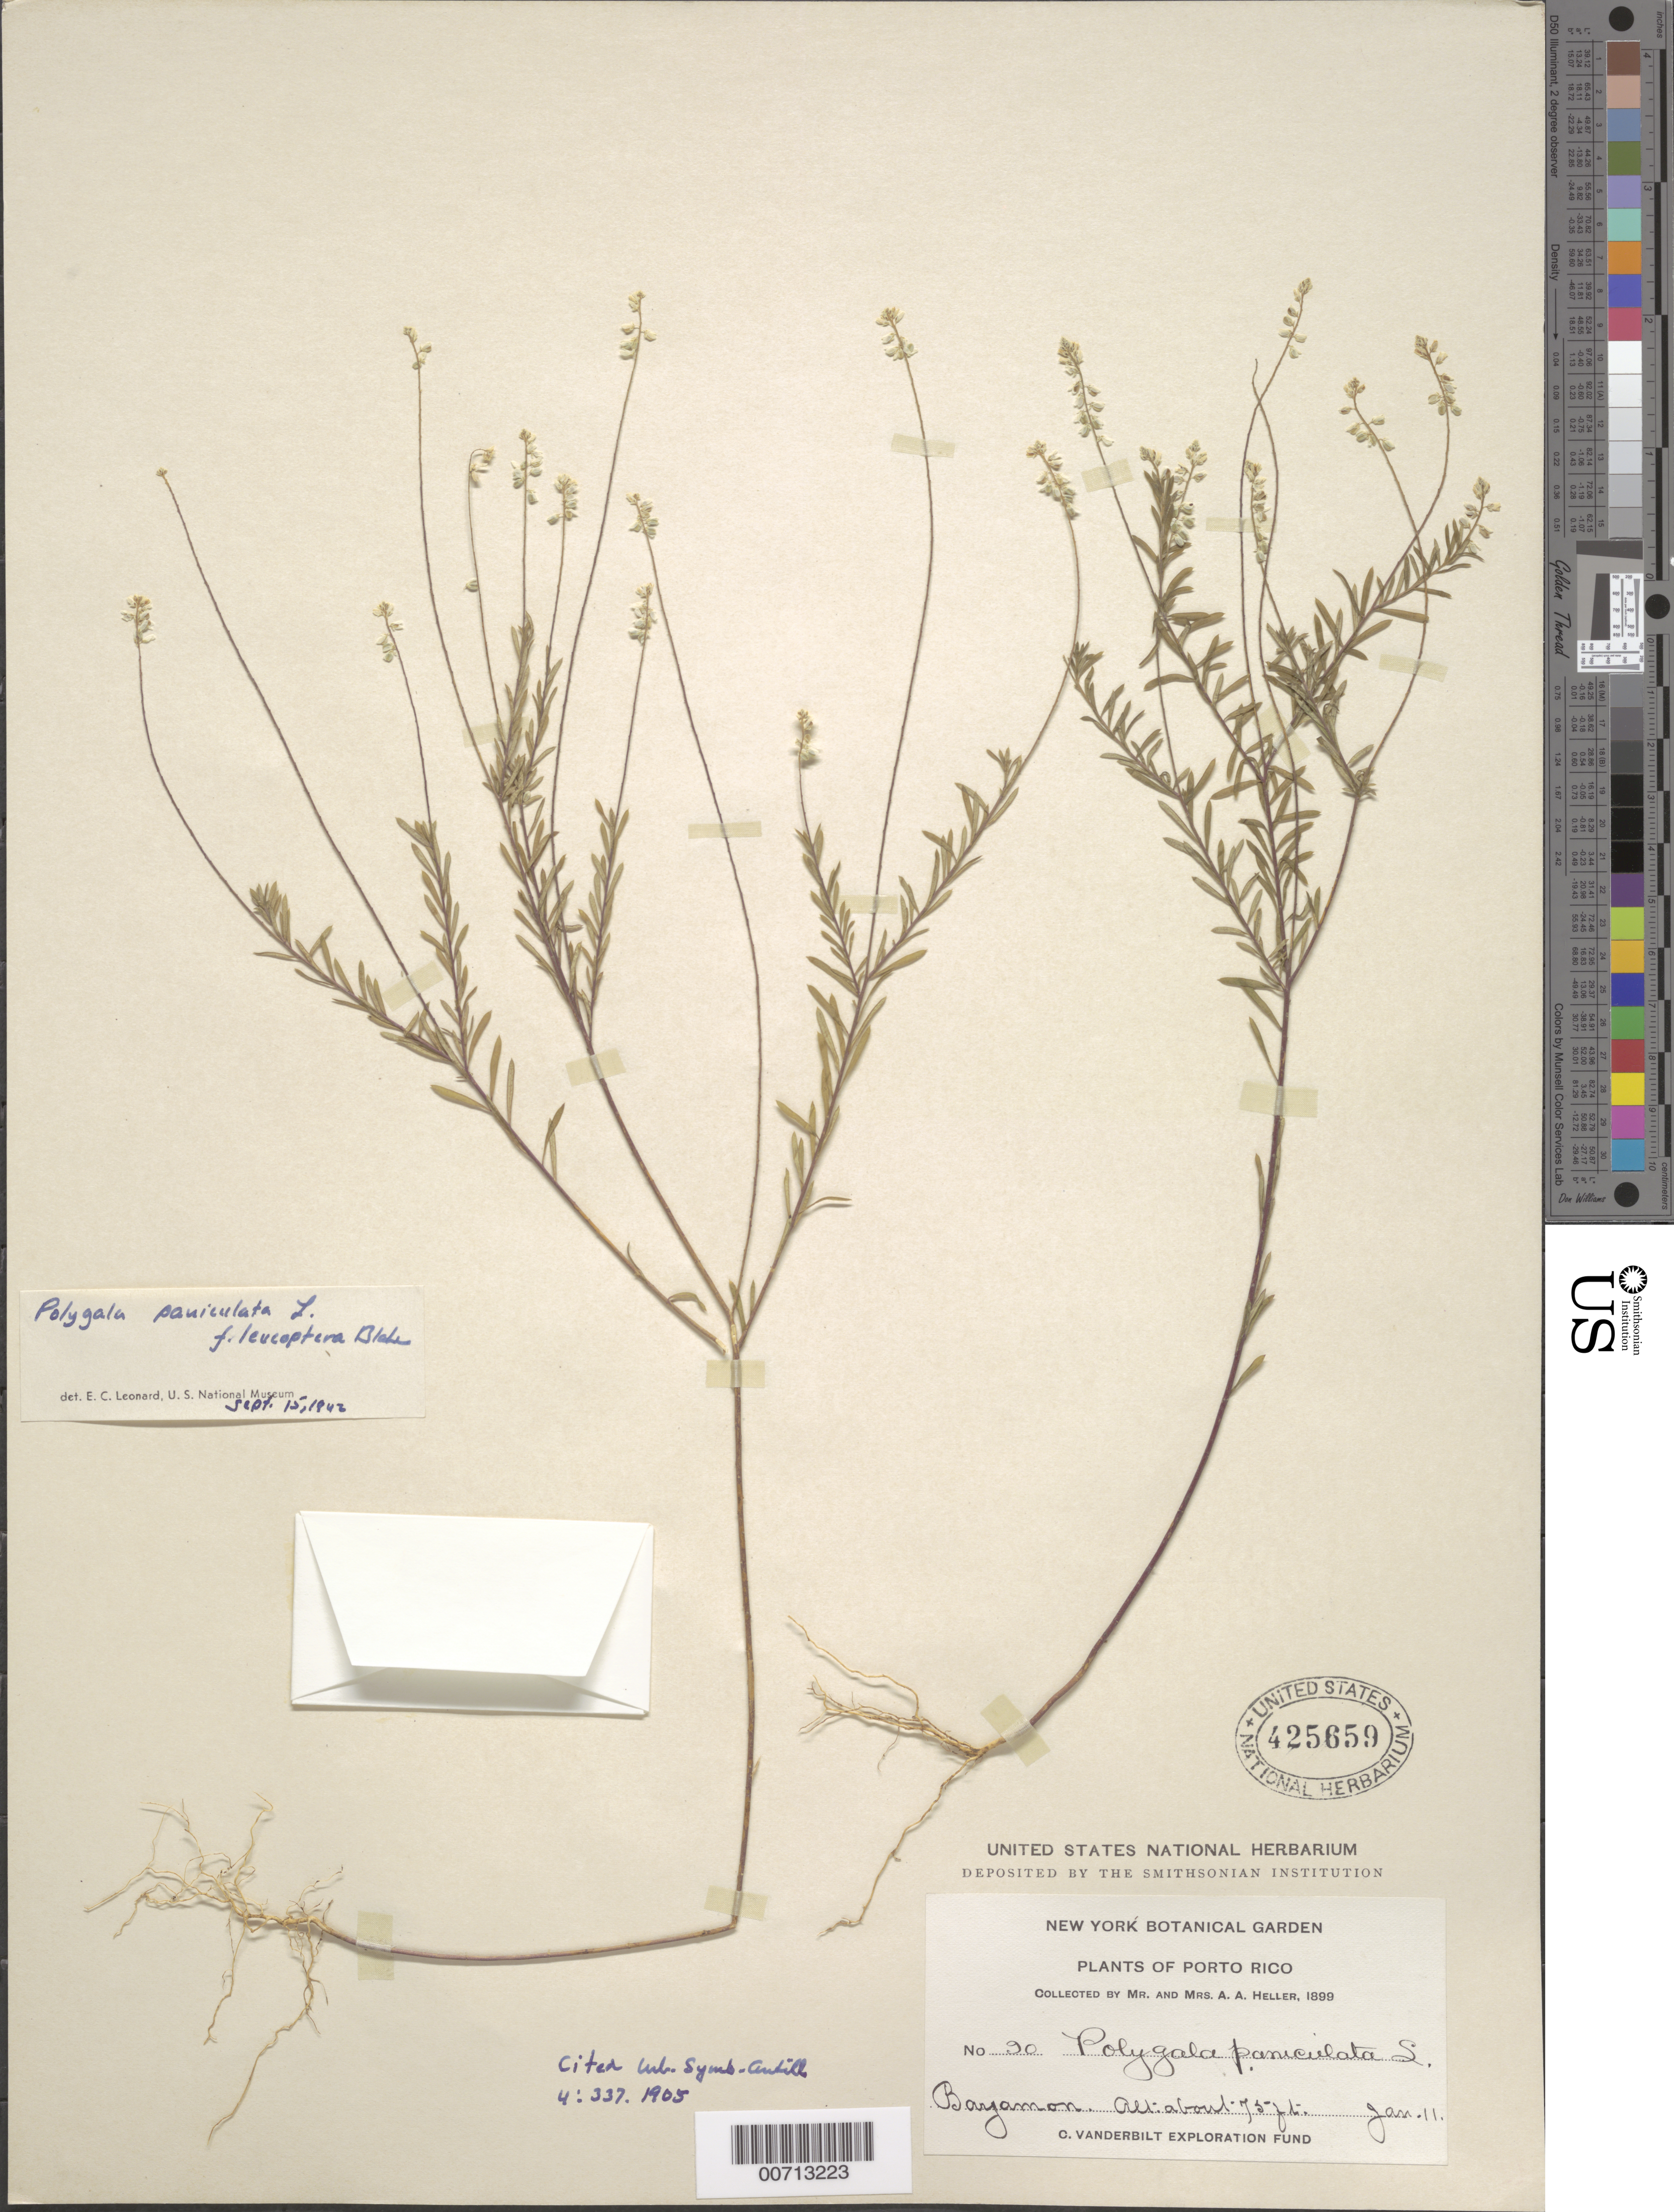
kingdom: Plantae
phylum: Tracheophyta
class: Magnoliopsida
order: Fabales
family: Polygalaceae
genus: Polygala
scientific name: Polygala paniculata f. leucoptera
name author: S.F. Blake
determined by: Leonard, Emery C., (US)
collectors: A. A. Heller & -- Heller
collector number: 90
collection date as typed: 11 Jan 1899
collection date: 1899-01-11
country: Puerto Rico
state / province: Bayamon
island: Greater Antilles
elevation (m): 23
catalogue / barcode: US 425659